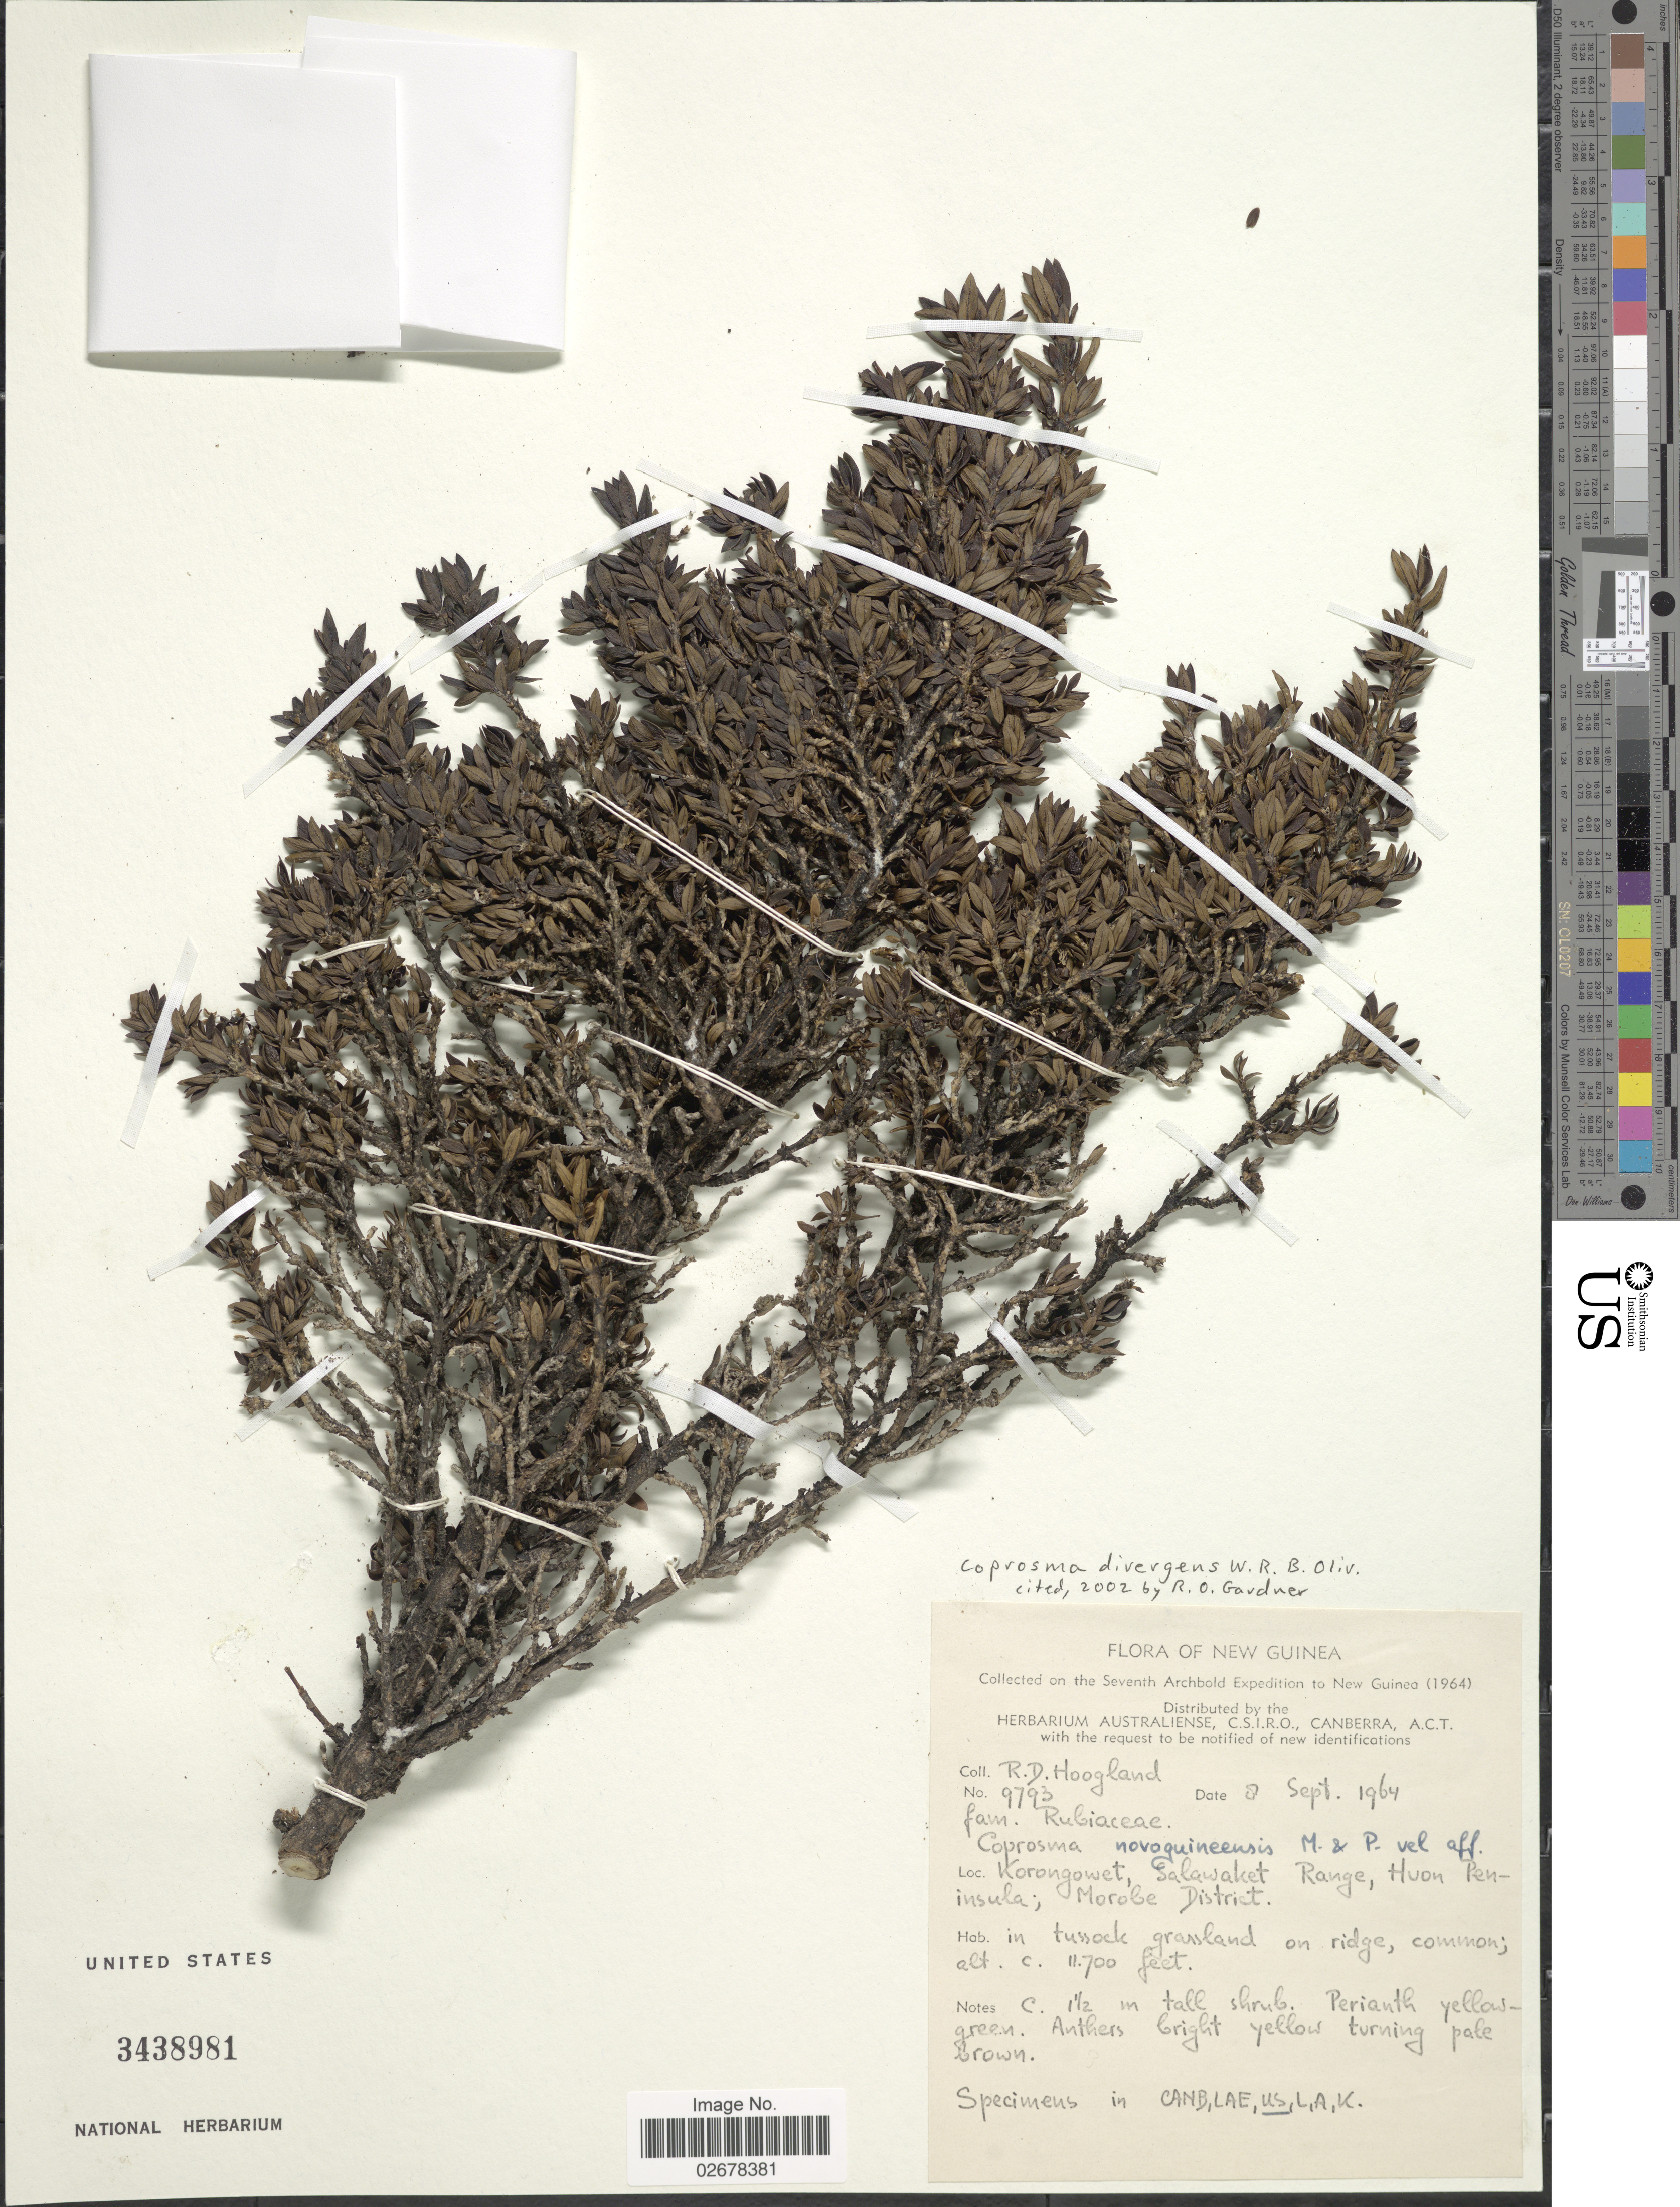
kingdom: Plantae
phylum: Tracheophyta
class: Magnoliopsida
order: Gentianales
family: Rubiaceae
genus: Coprosma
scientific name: Coprosma divergens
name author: W.R.B. Oliv.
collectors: R. D. Hoogland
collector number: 9793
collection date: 1964-09-08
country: Papua New Guinea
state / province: Morobe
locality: New Guinea, Korongowet, Salawaket Range, Huon Peninsula.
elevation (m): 3566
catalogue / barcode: US 3438981